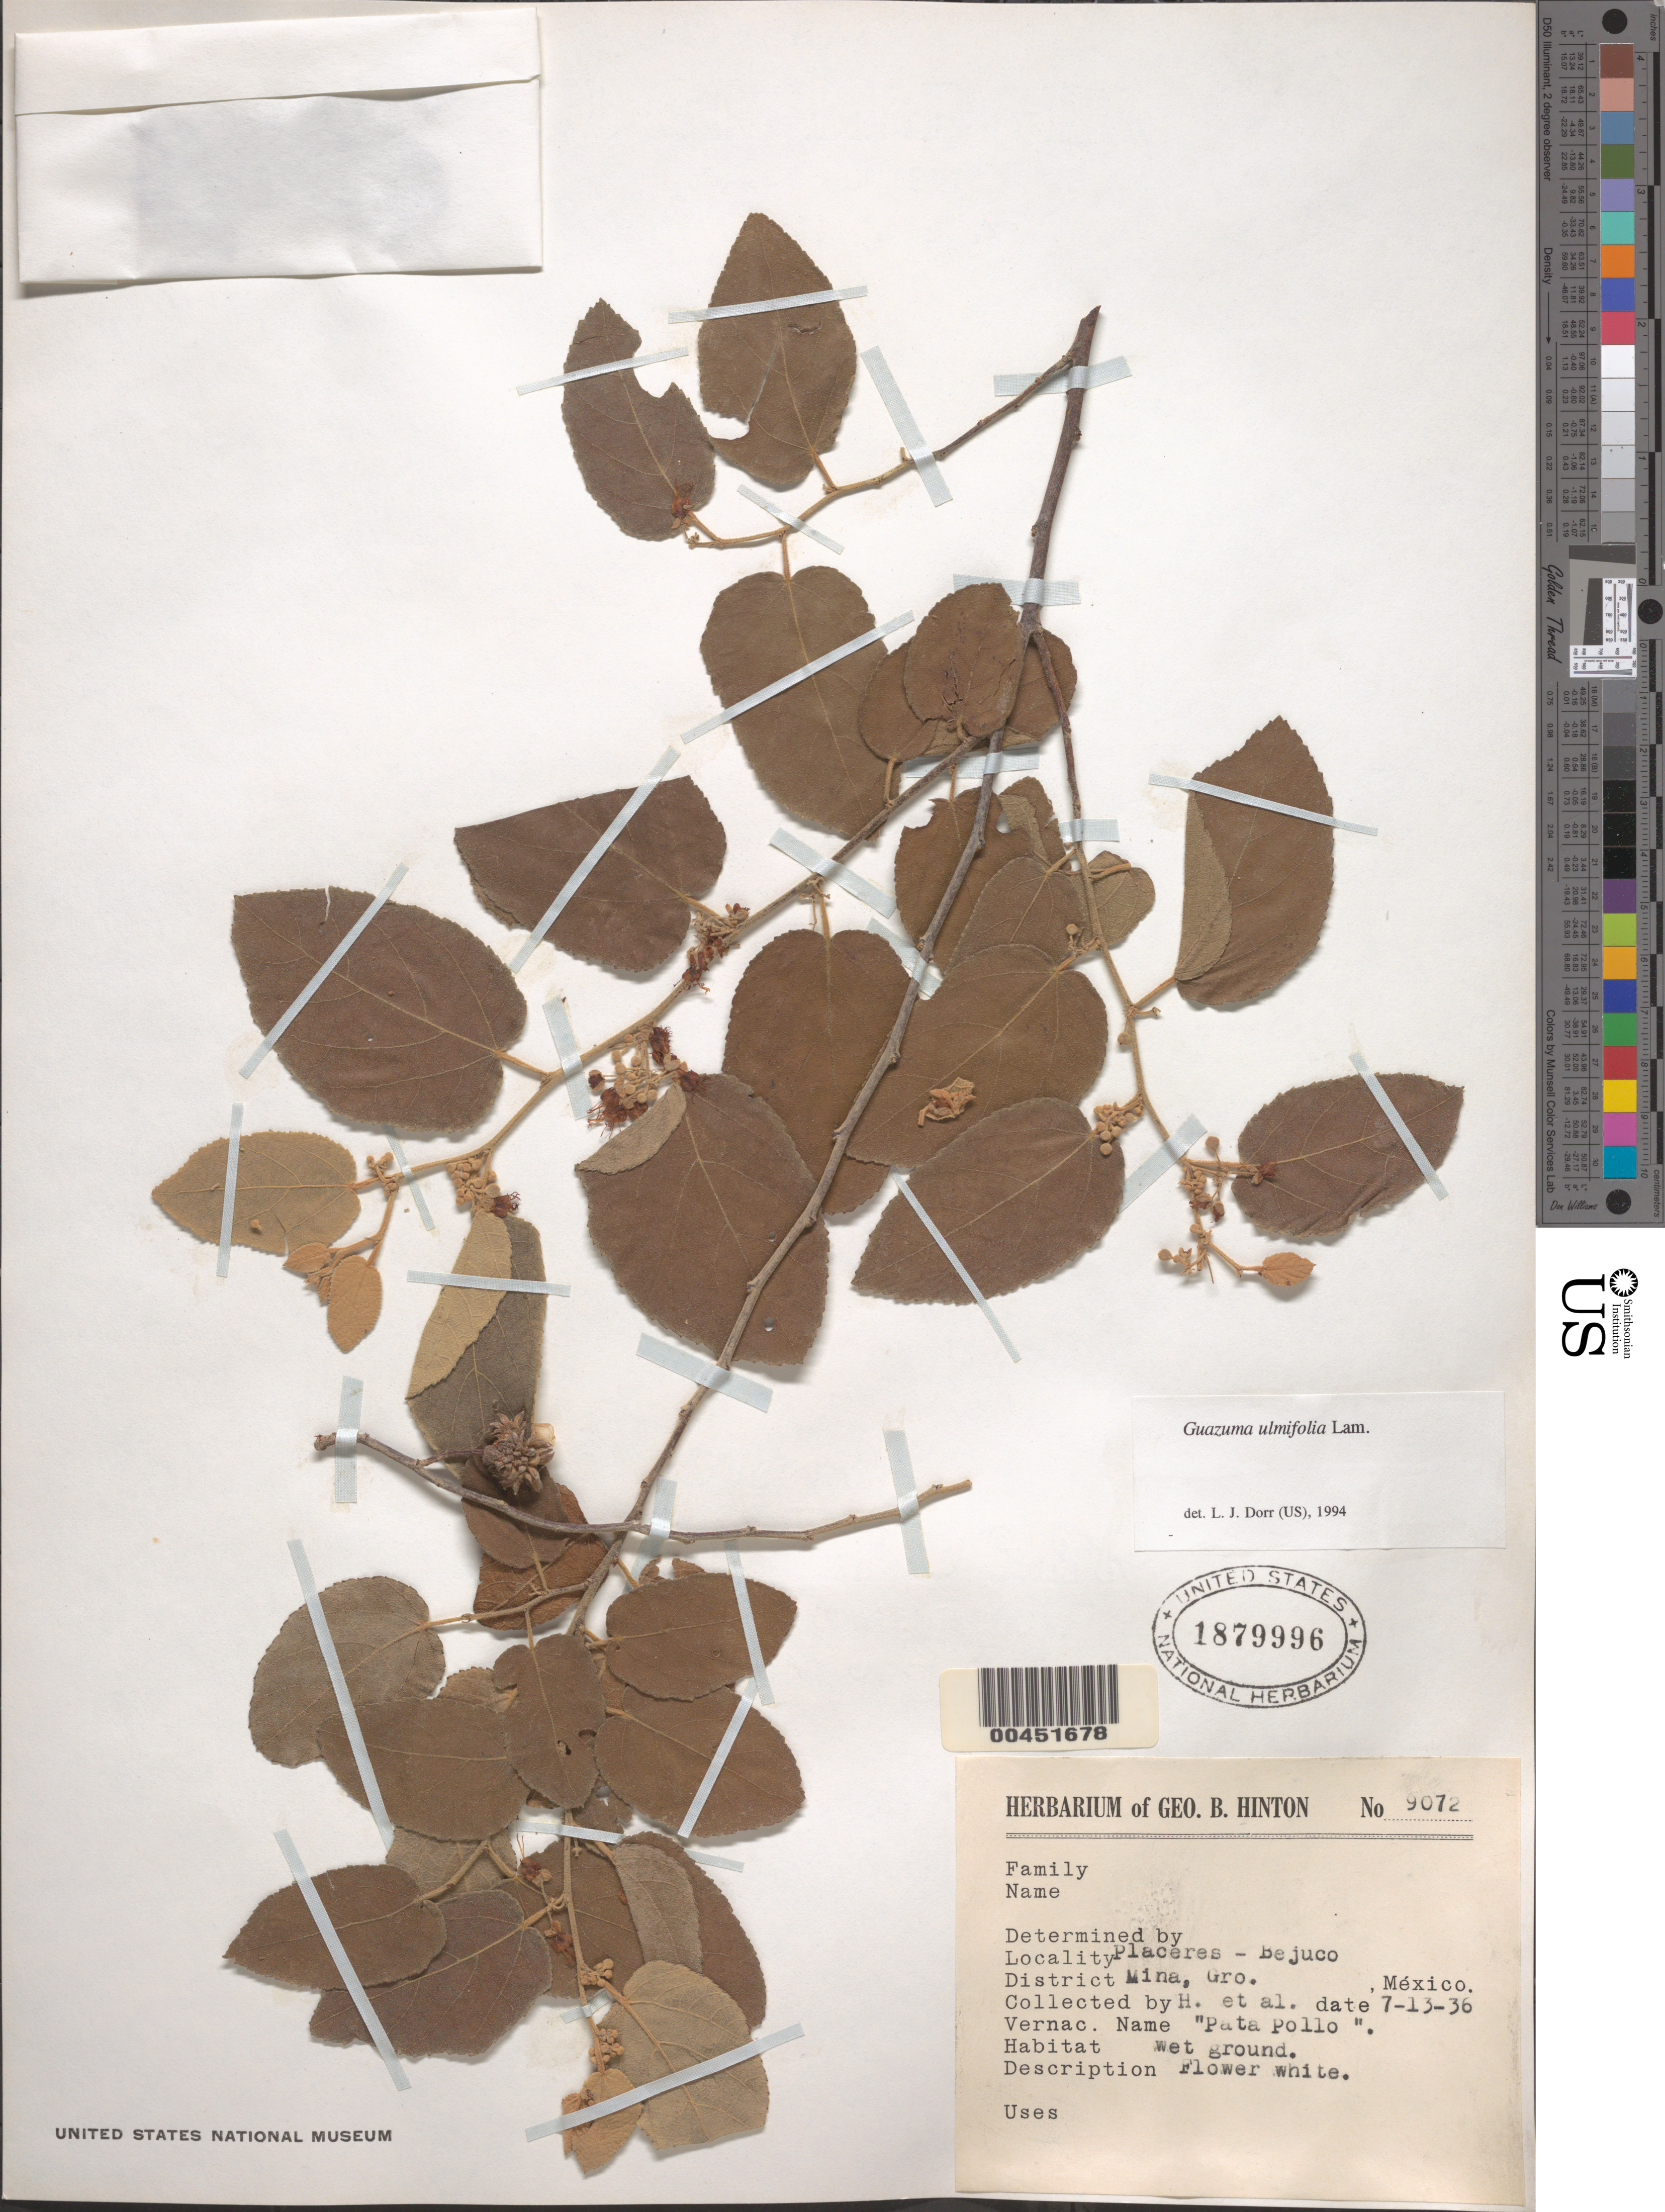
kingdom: Plantae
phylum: Tracheophyta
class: Magnoliopsida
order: Malvales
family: Malvaceae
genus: Guazuma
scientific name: Guazuma ulmifolia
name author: Lam.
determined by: Dorr, L. J., (BOT), Smithsonian Institution - National Museum of Natural History (UNITED STATES)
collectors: G. B. Hinton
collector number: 9072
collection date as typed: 13 Jul 1936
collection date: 1936-07-13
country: Mexico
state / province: Guerrero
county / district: Minas ?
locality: Placeres - Bejuco. [Distrito/Municipality recorded as "Mina."]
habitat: wet ground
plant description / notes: Common name: Pata Pollo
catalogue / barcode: US 1879996